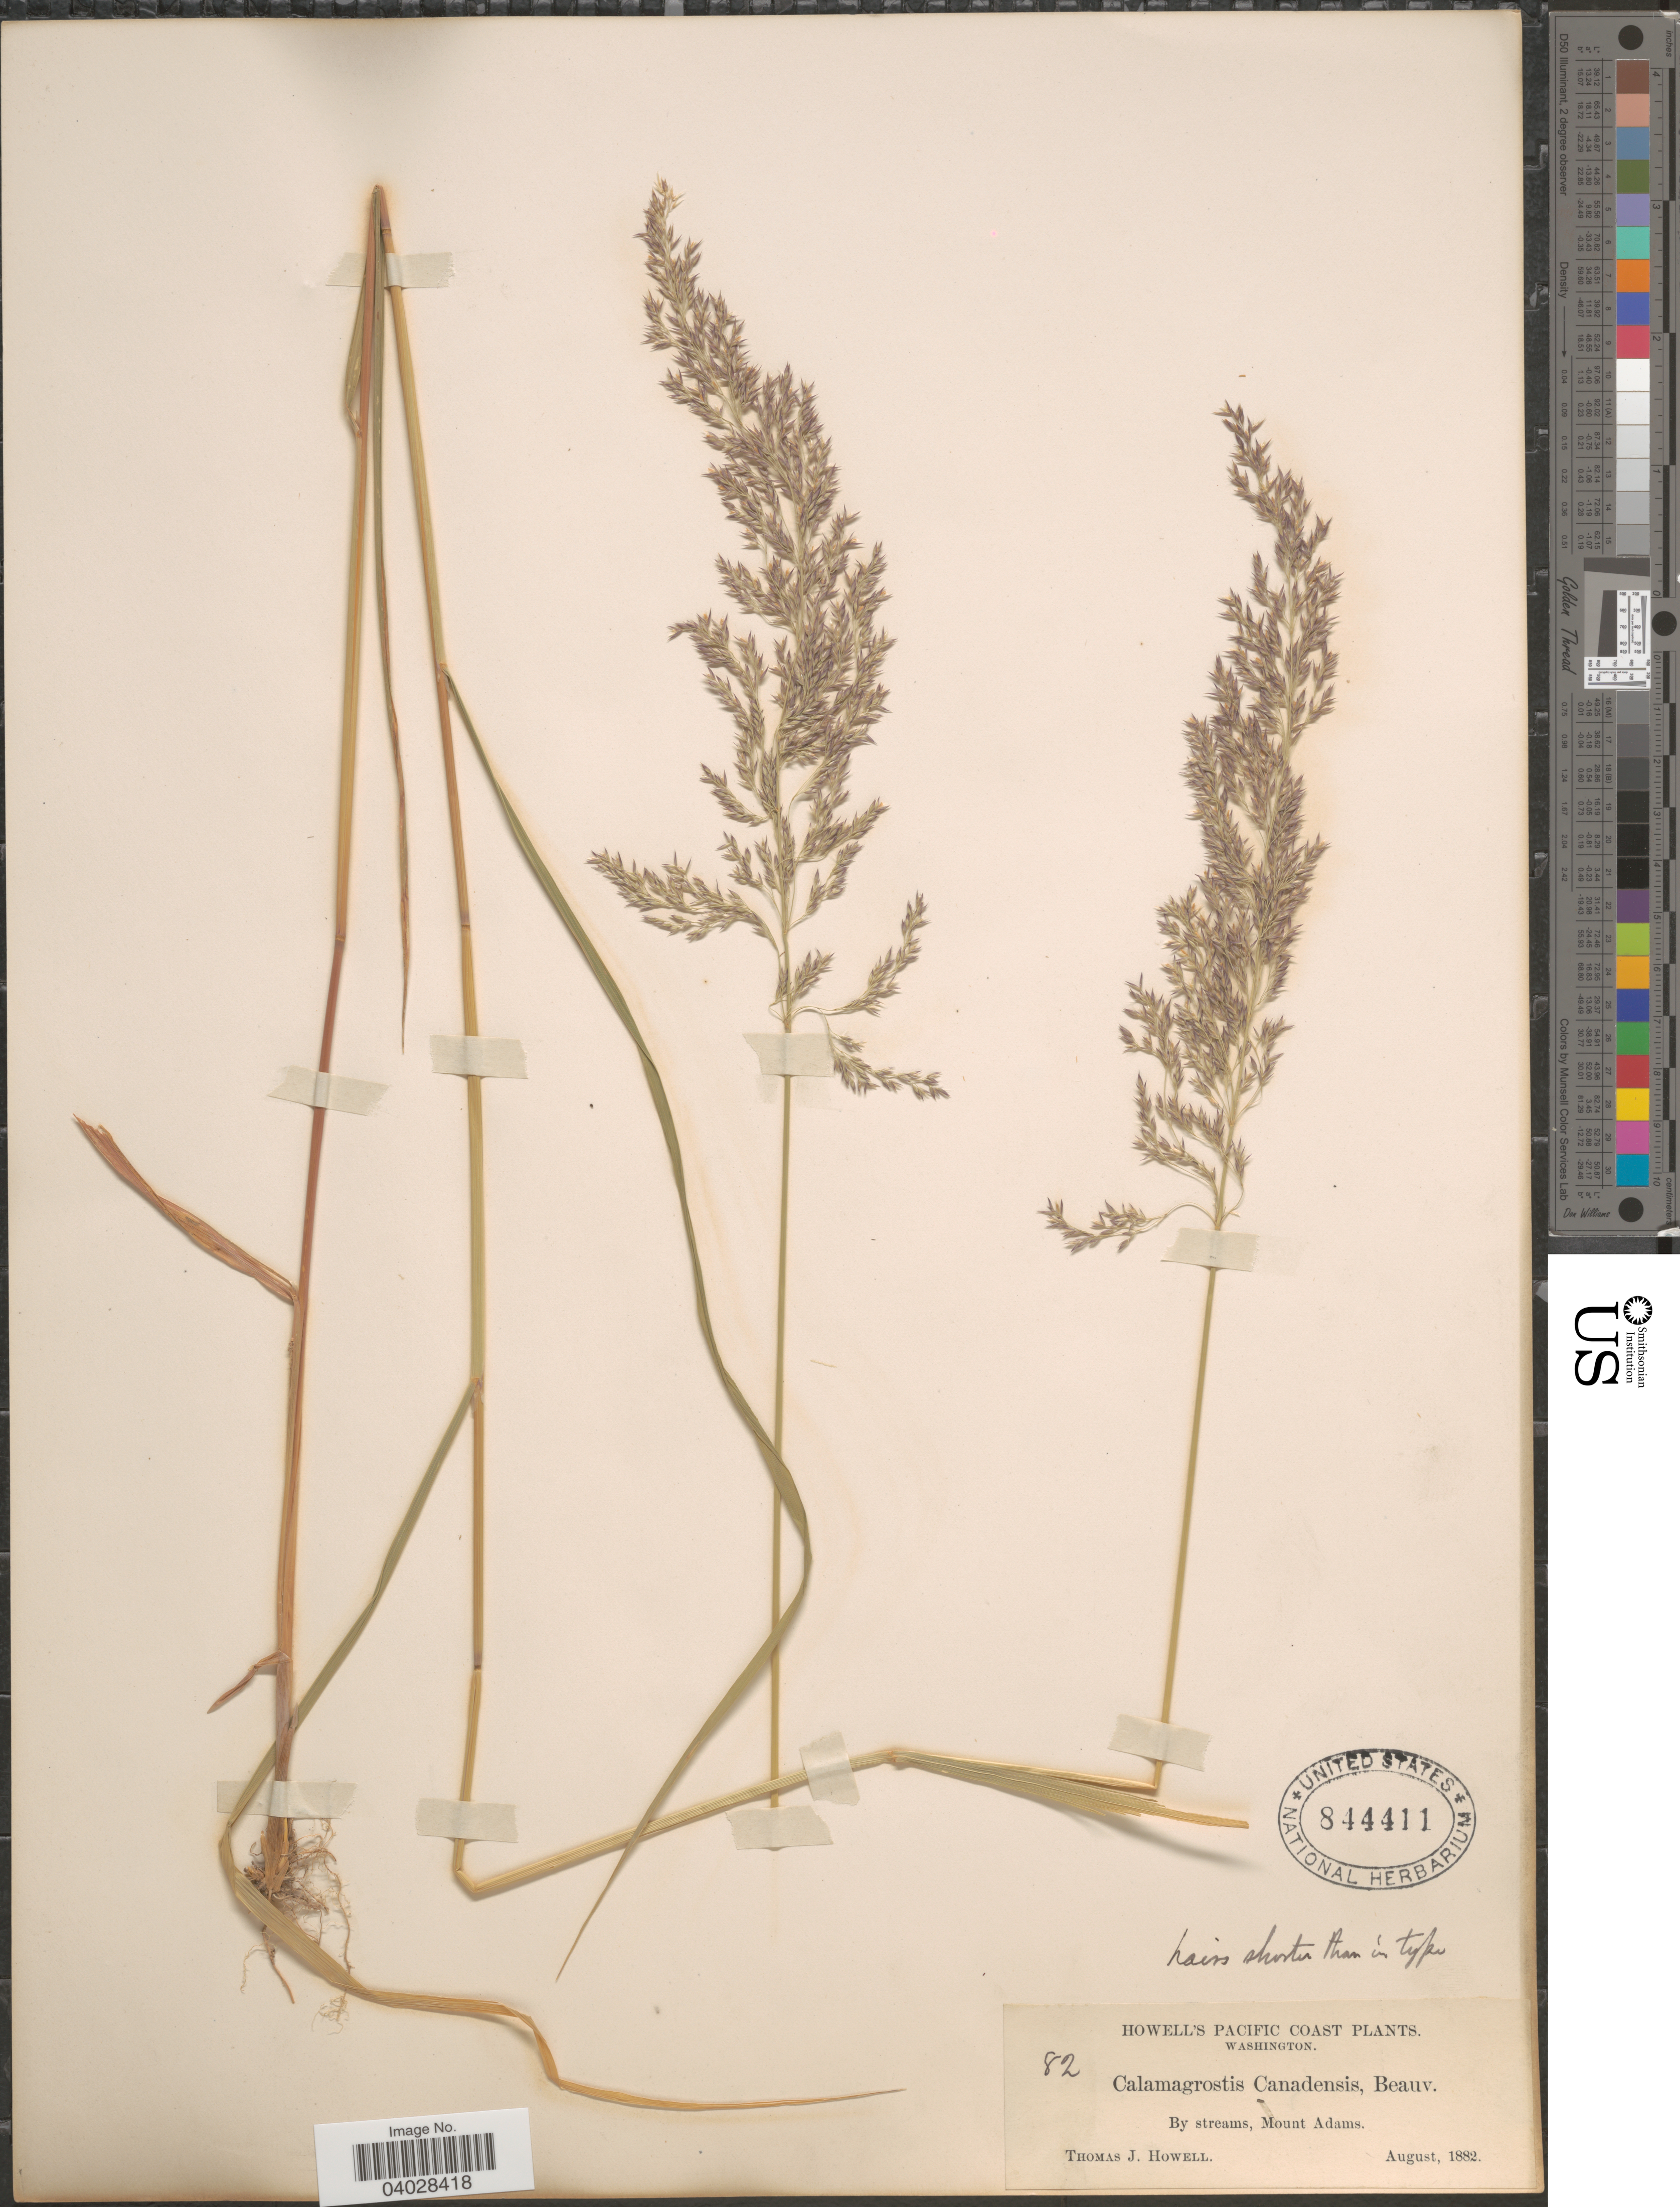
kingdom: Plantae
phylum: Tracheophyta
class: Liliopsida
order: Poales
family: Poaceae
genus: Calamagrostis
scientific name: Calamagrostis canadensis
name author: (Michx.) P. Beauv.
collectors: T. J. Howell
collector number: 82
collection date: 1882-08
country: United States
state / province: Washington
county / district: Yakima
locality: Pacific Coast. By streams, Mount Adams.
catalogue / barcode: US 844411